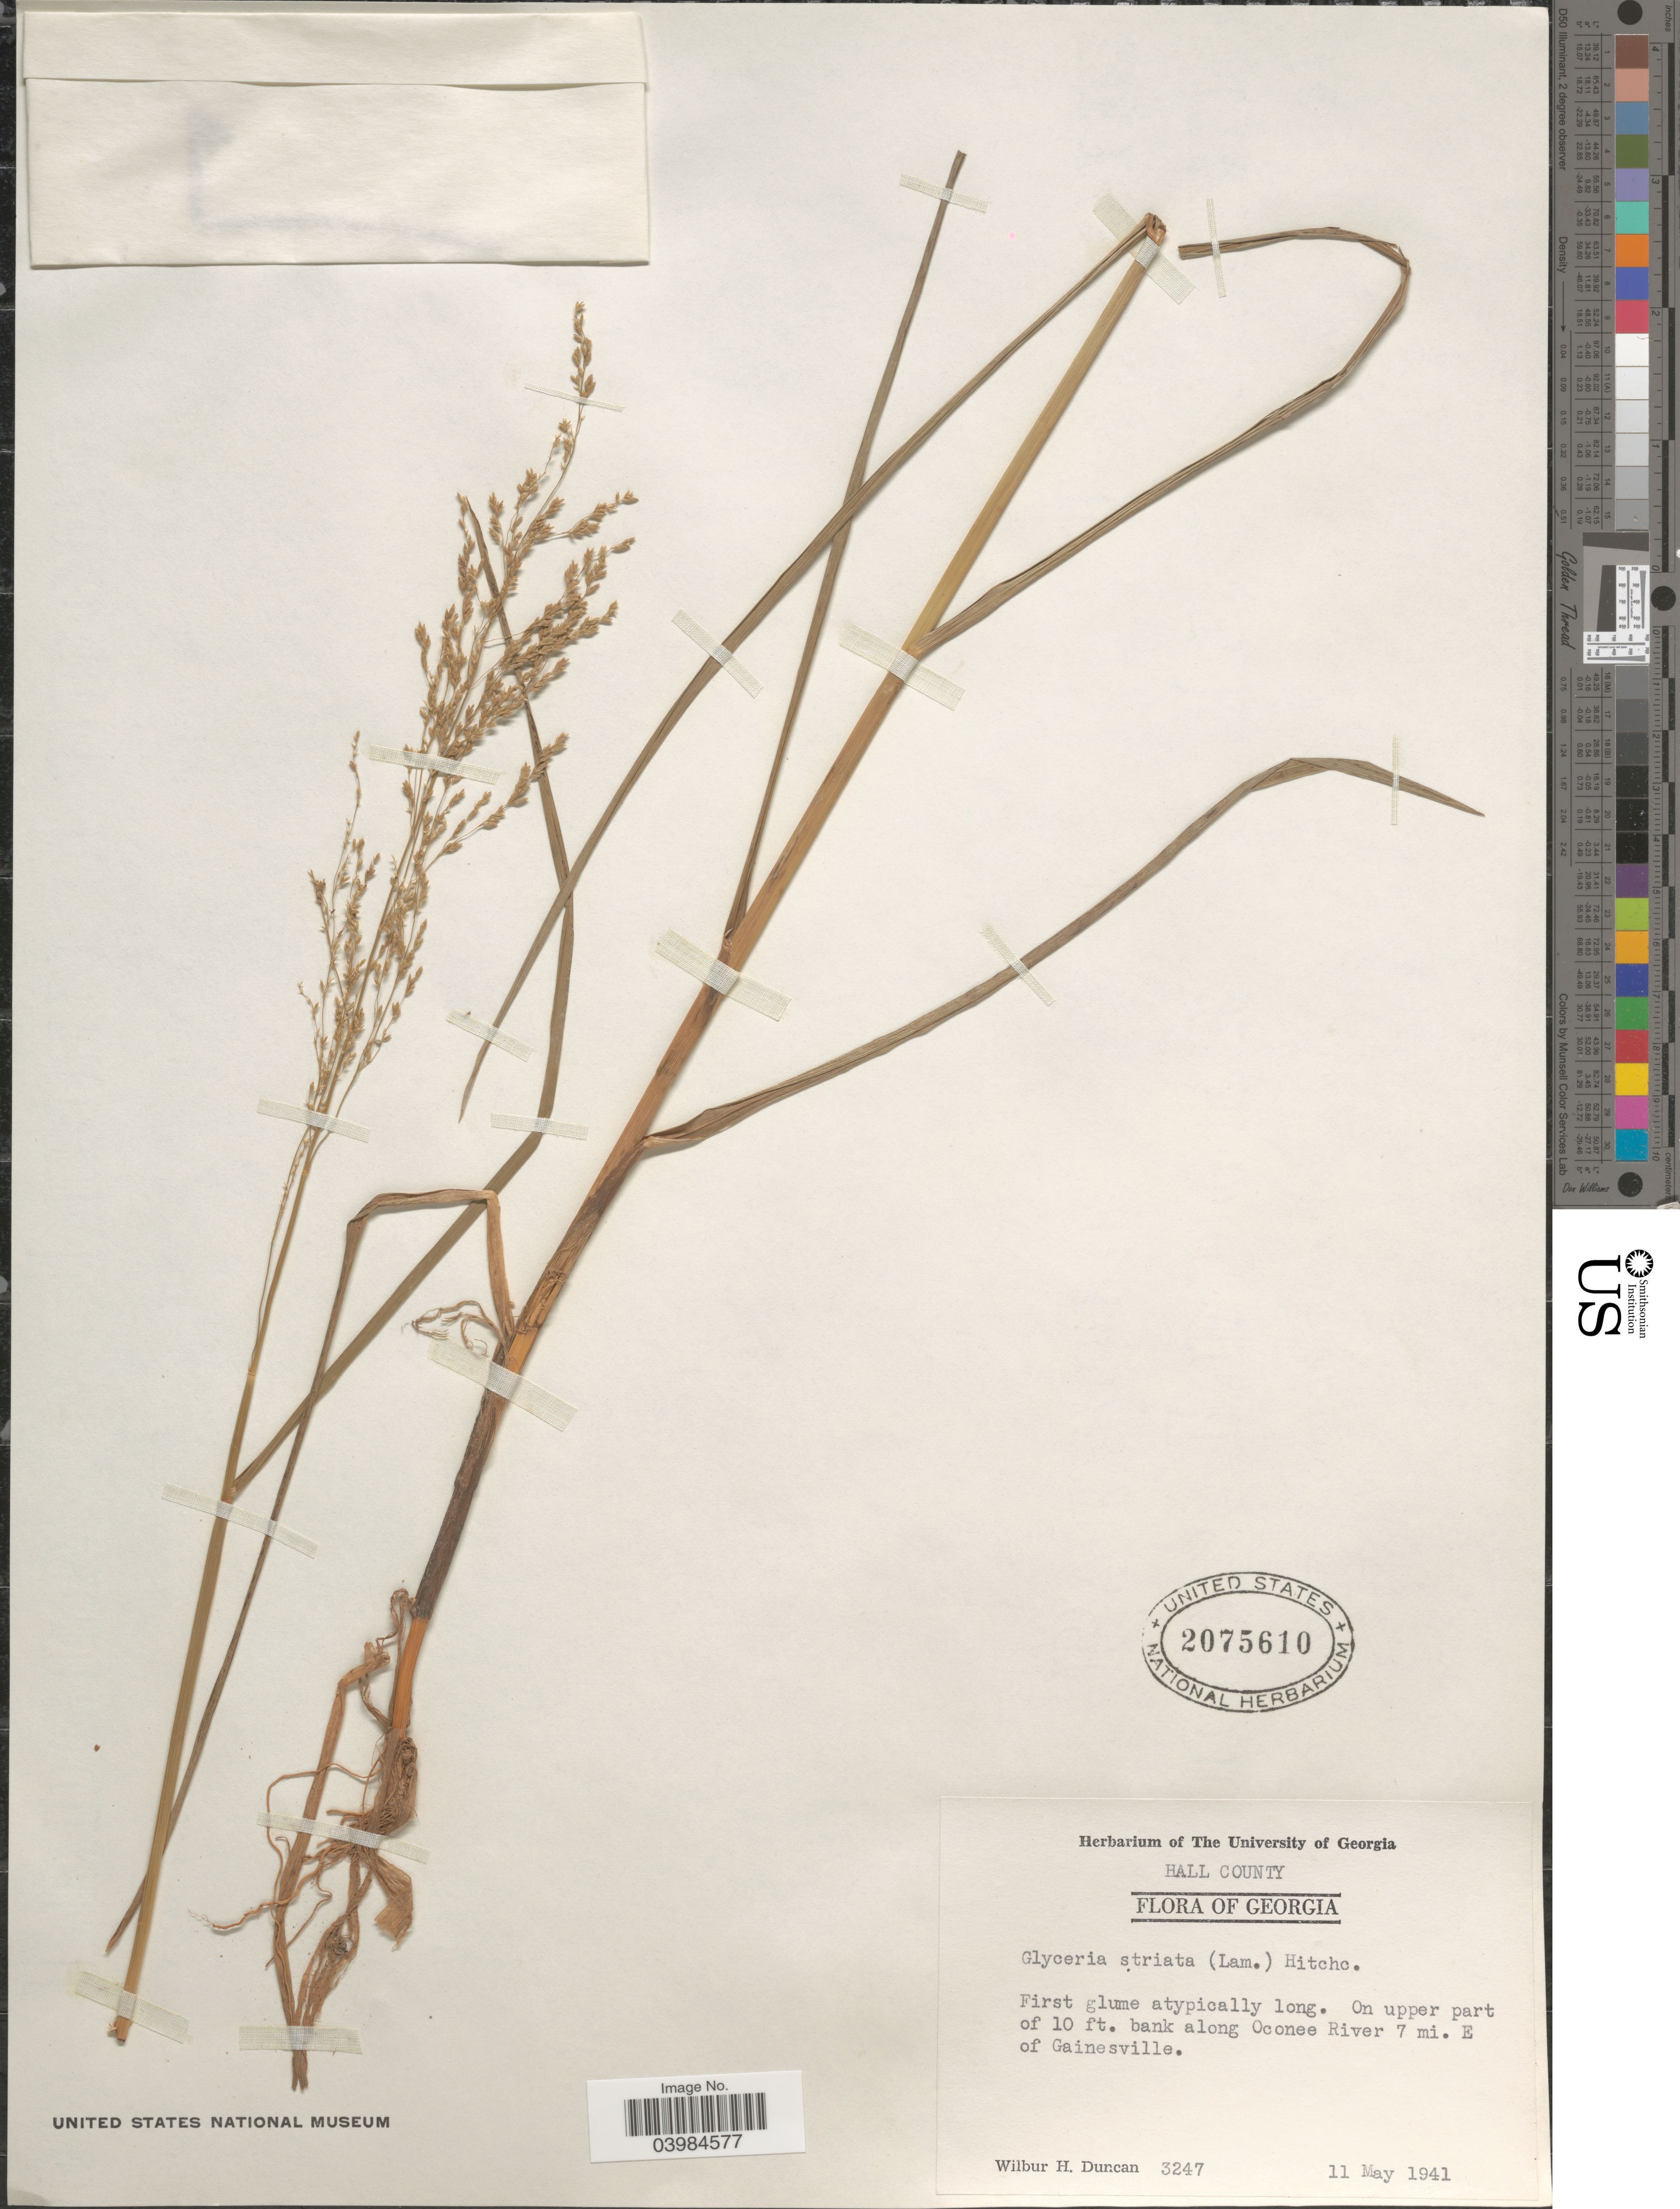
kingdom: Plantae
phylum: Tracheophyta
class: Liliopsida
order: Poales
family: Poaceae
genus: Glyceria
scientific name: Glyceria striata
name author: (Lam.) Hitchc.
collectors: W. H. Duncan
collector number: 3247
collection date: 1941-05-11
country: United States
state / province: Georgia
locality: Hall County. On upper part of 10 ft. bank along Oconee River 7 mi. E of Gainesville.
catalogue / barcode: US 2075610